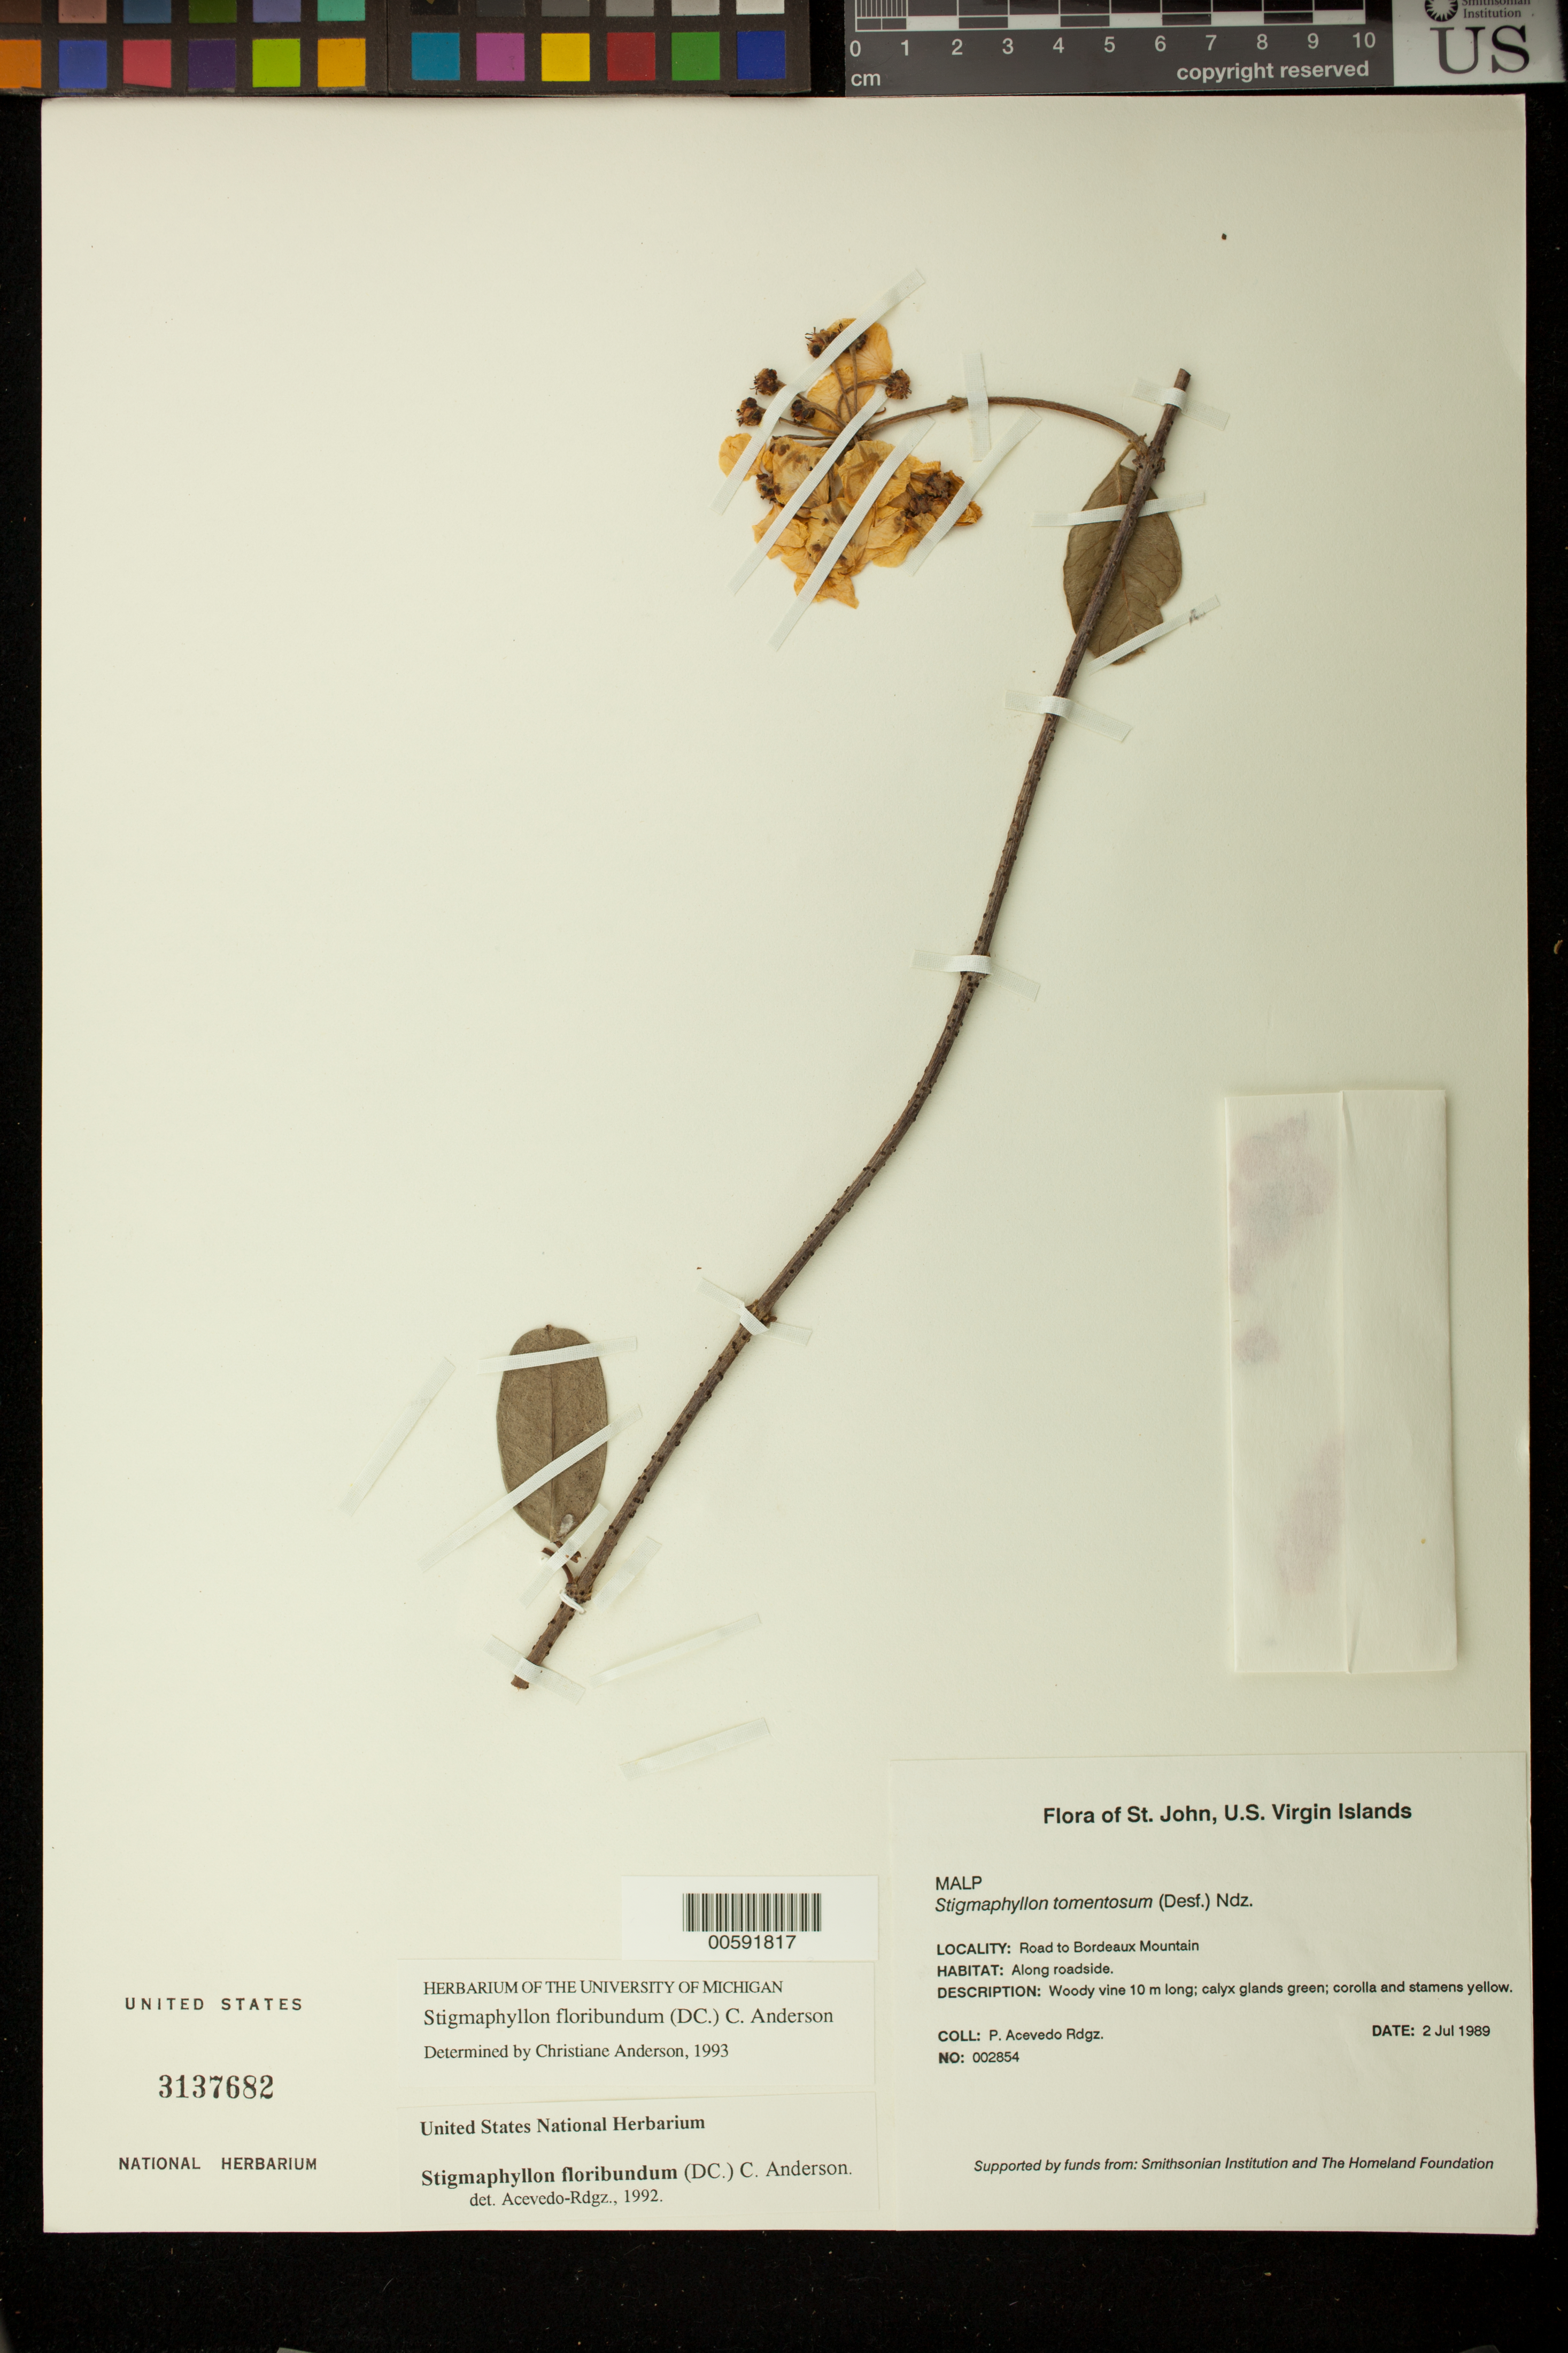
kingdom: Plantae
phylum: Tracheophyta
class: Magnoliopsida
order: Malpighiales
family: Malpighiaceae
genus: Stigmaphyllon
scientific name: Stigmaphyllon floribundum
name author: (DC.) C.E. Anderson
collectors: P. Acevedo-Rodr.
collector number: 2854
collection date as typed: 02 Jul 1989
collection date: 1989-07-02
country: U.S. Virgin Islands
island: St. John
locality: Road to Bordeaux Mountain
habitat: Along roadside.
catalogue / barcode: US 3137682